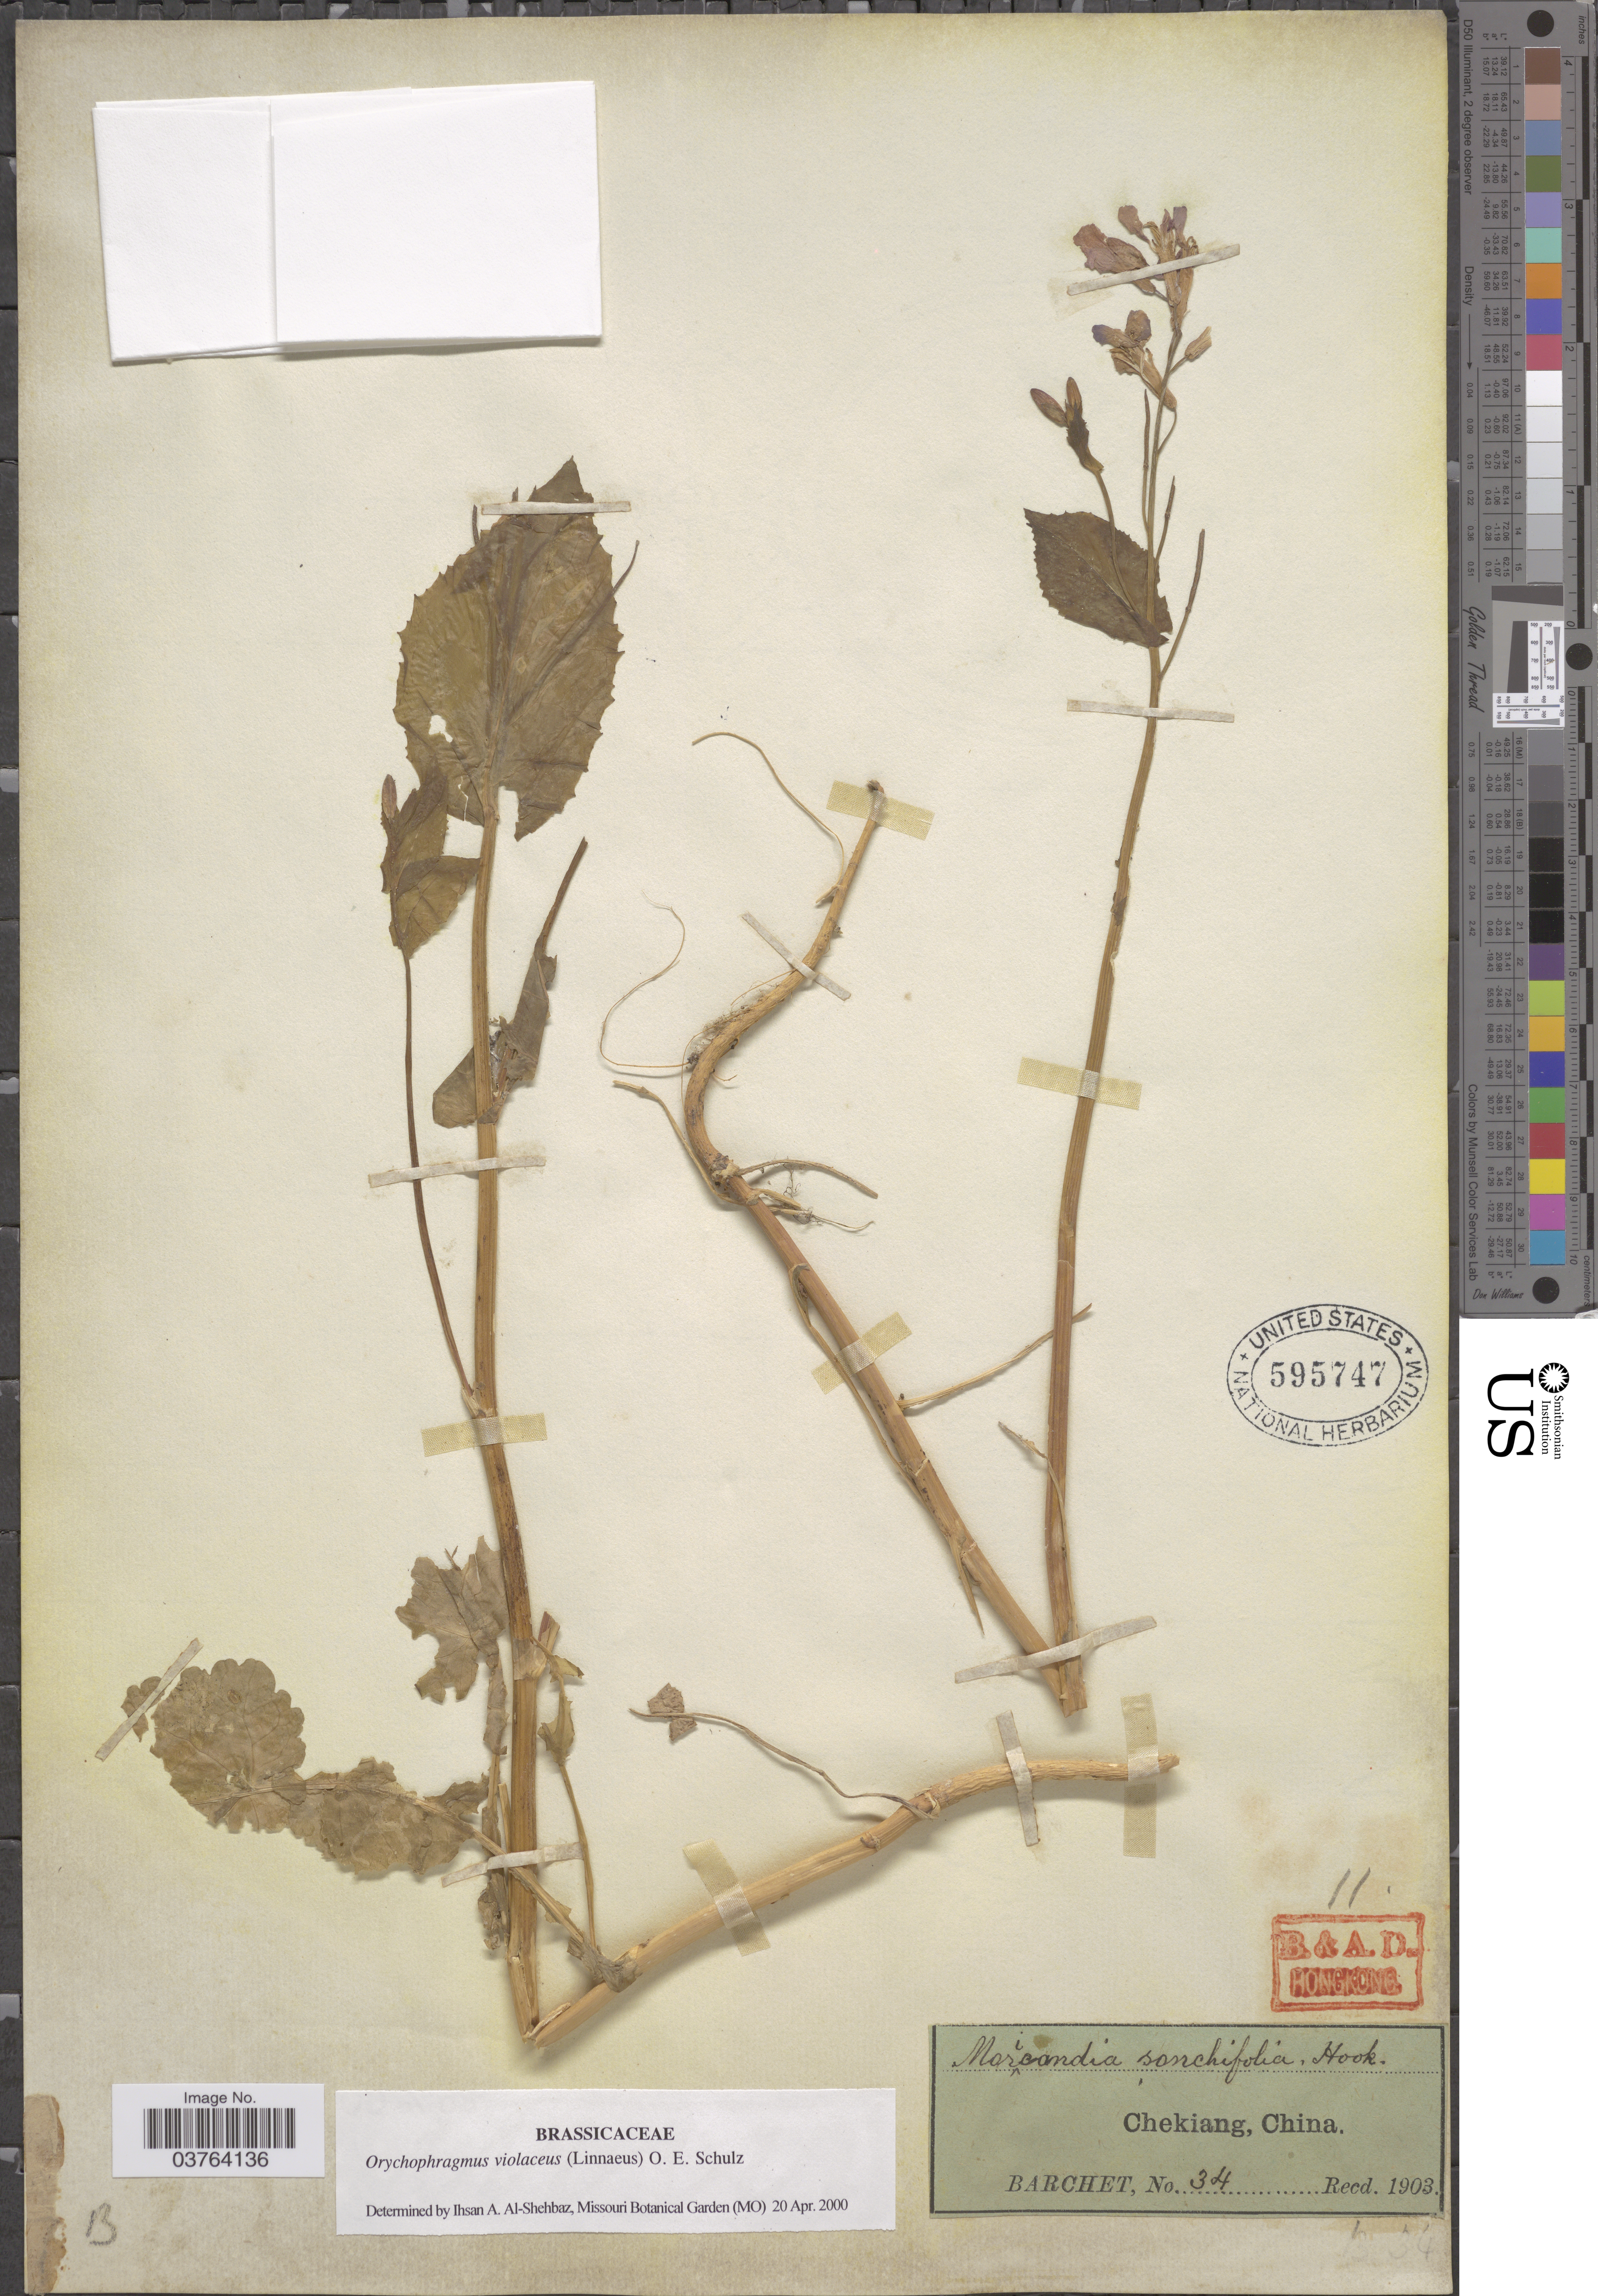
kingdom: Plantae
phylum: Tracheophyta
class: Magnoliopsida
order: Brassicales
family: Brassicaceae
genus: Orychophragmus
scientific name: Orychophragmus violaceus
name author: (L.) O.E. Schulz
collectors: Barchet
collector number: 34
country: China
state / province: Zhejiang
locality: Chekiang.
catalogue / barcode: US 595747